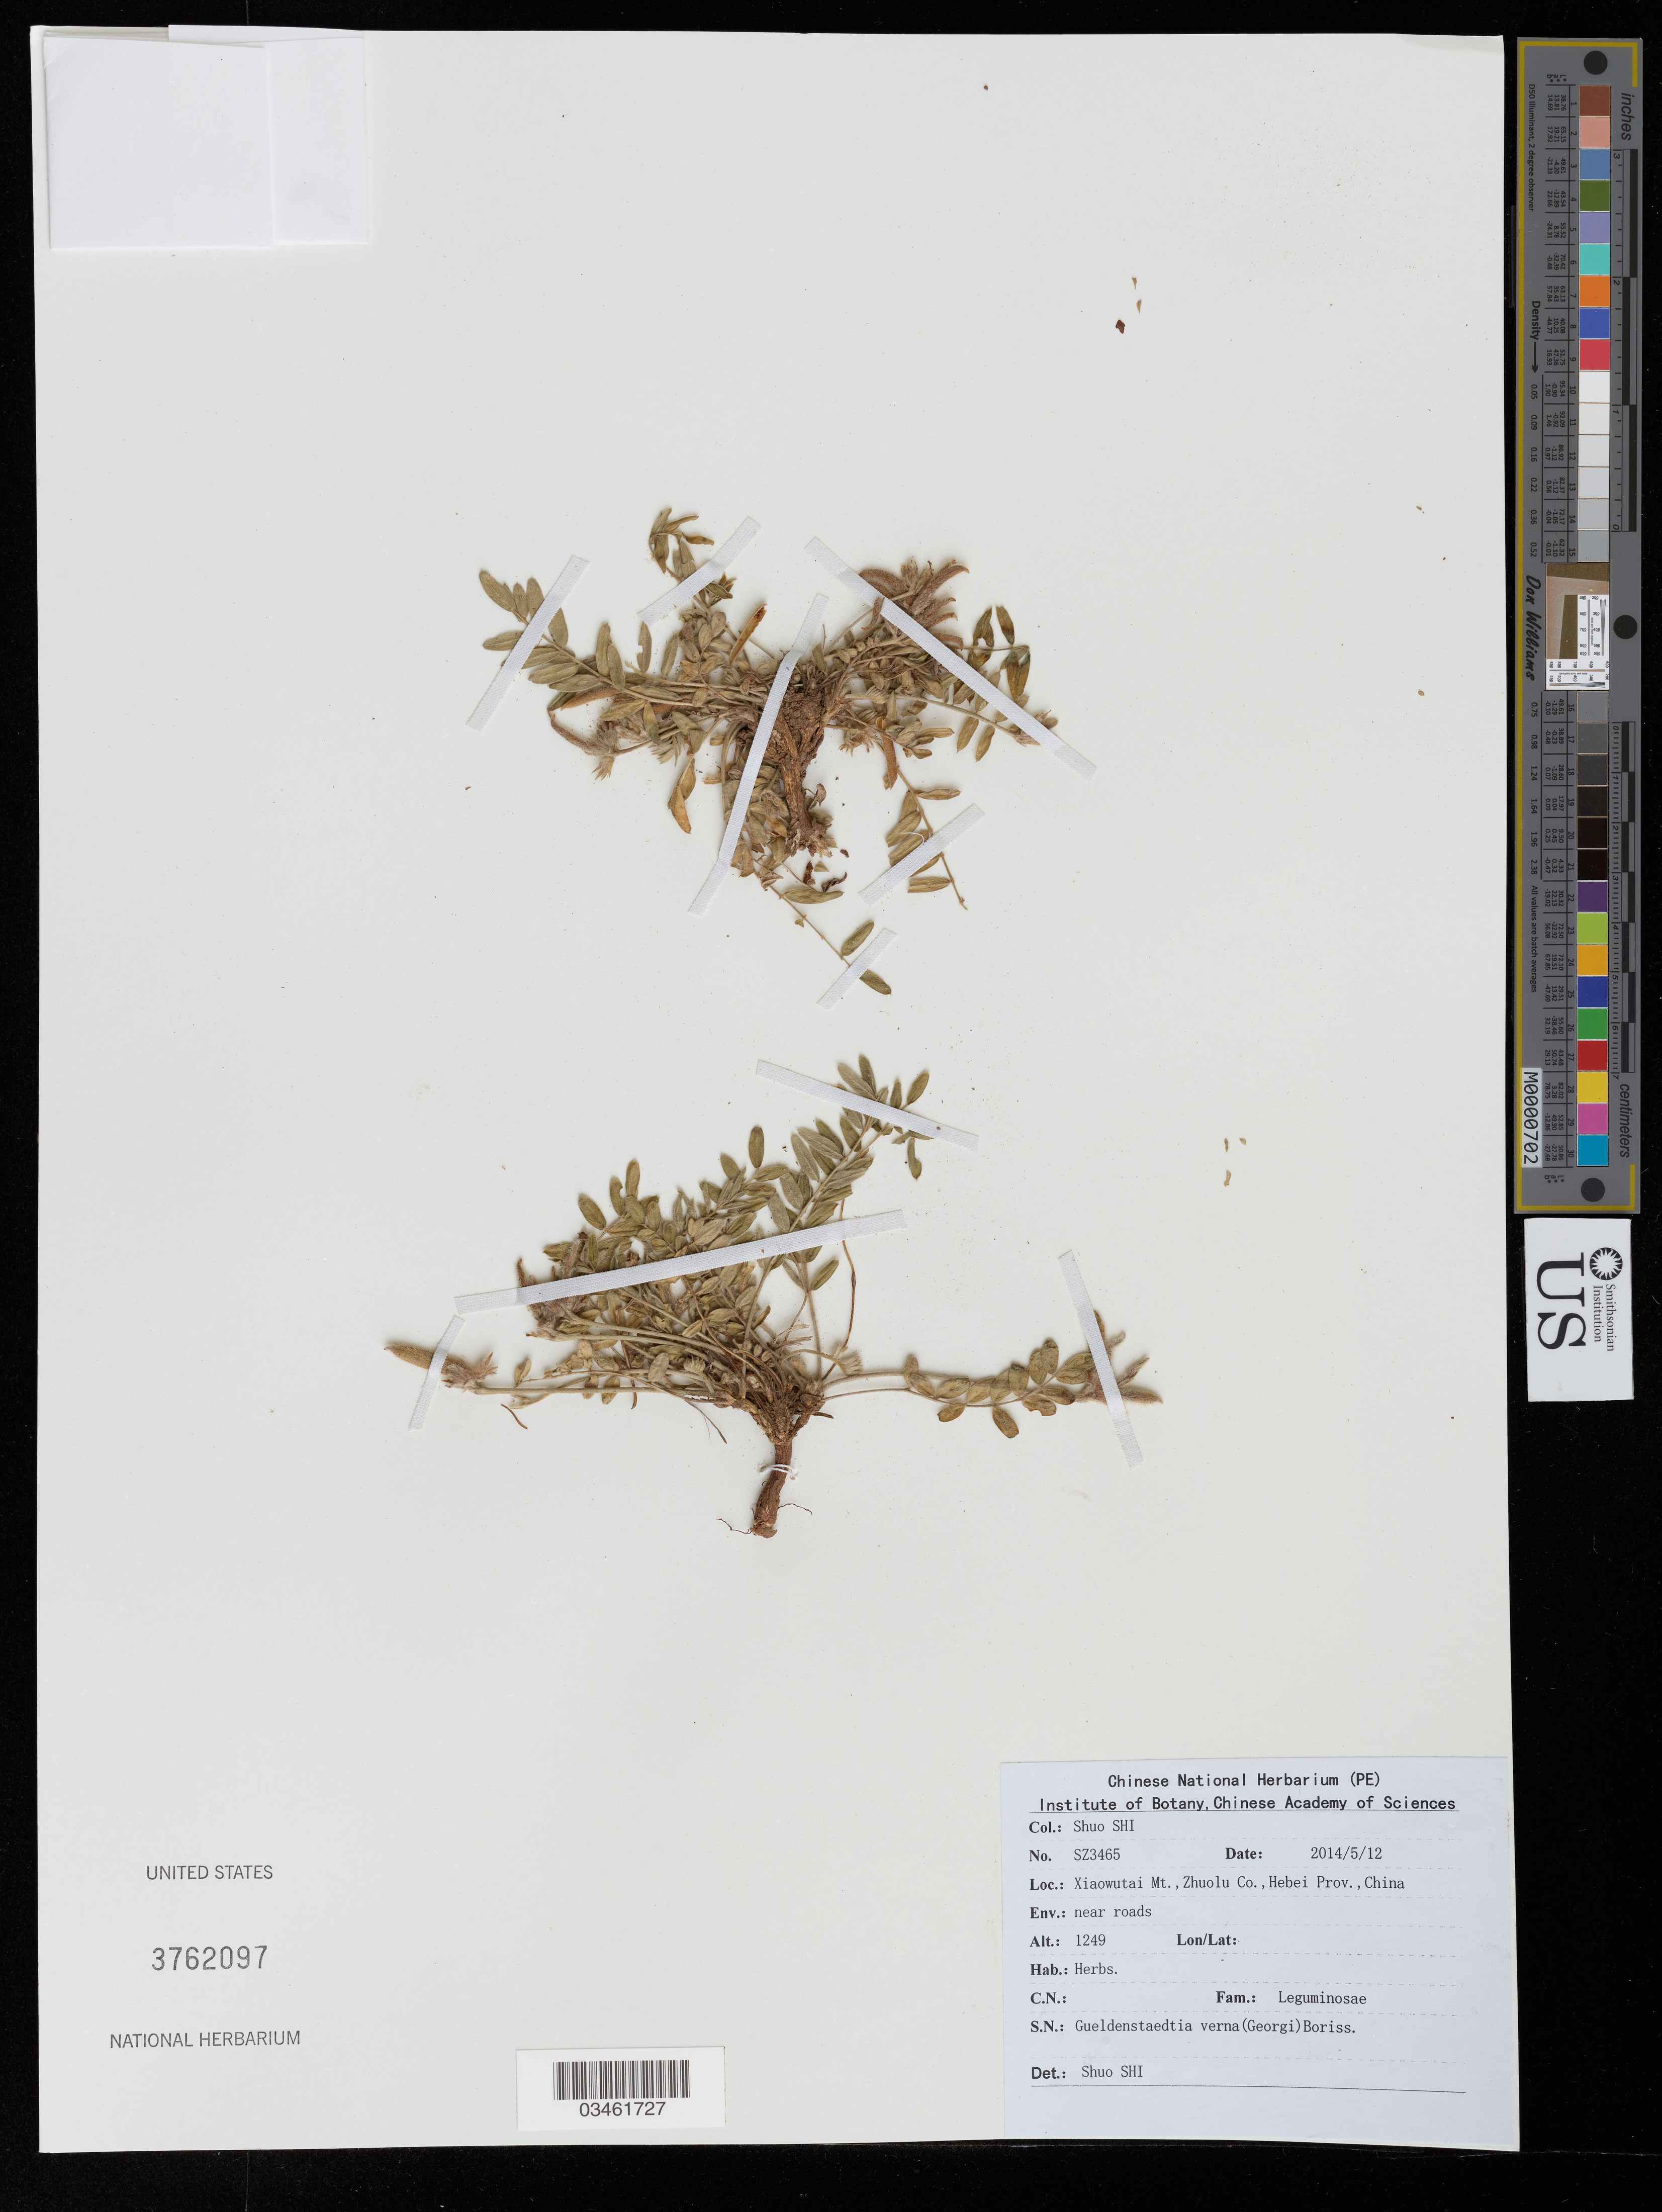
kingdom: Plantae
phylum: Tracheophyta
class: Magnoliopsida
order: Fabales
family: Fabaceae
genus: Gueldenstaedtia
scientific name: Gueldenstaedtia verna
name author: (Georgi) Boriss.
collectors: S. Shi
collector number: SZ3465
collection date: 2014-05-12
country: China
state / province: Hebei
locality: Xiaowutai Mt., Zhuolu Co.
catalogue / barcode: US 3762097